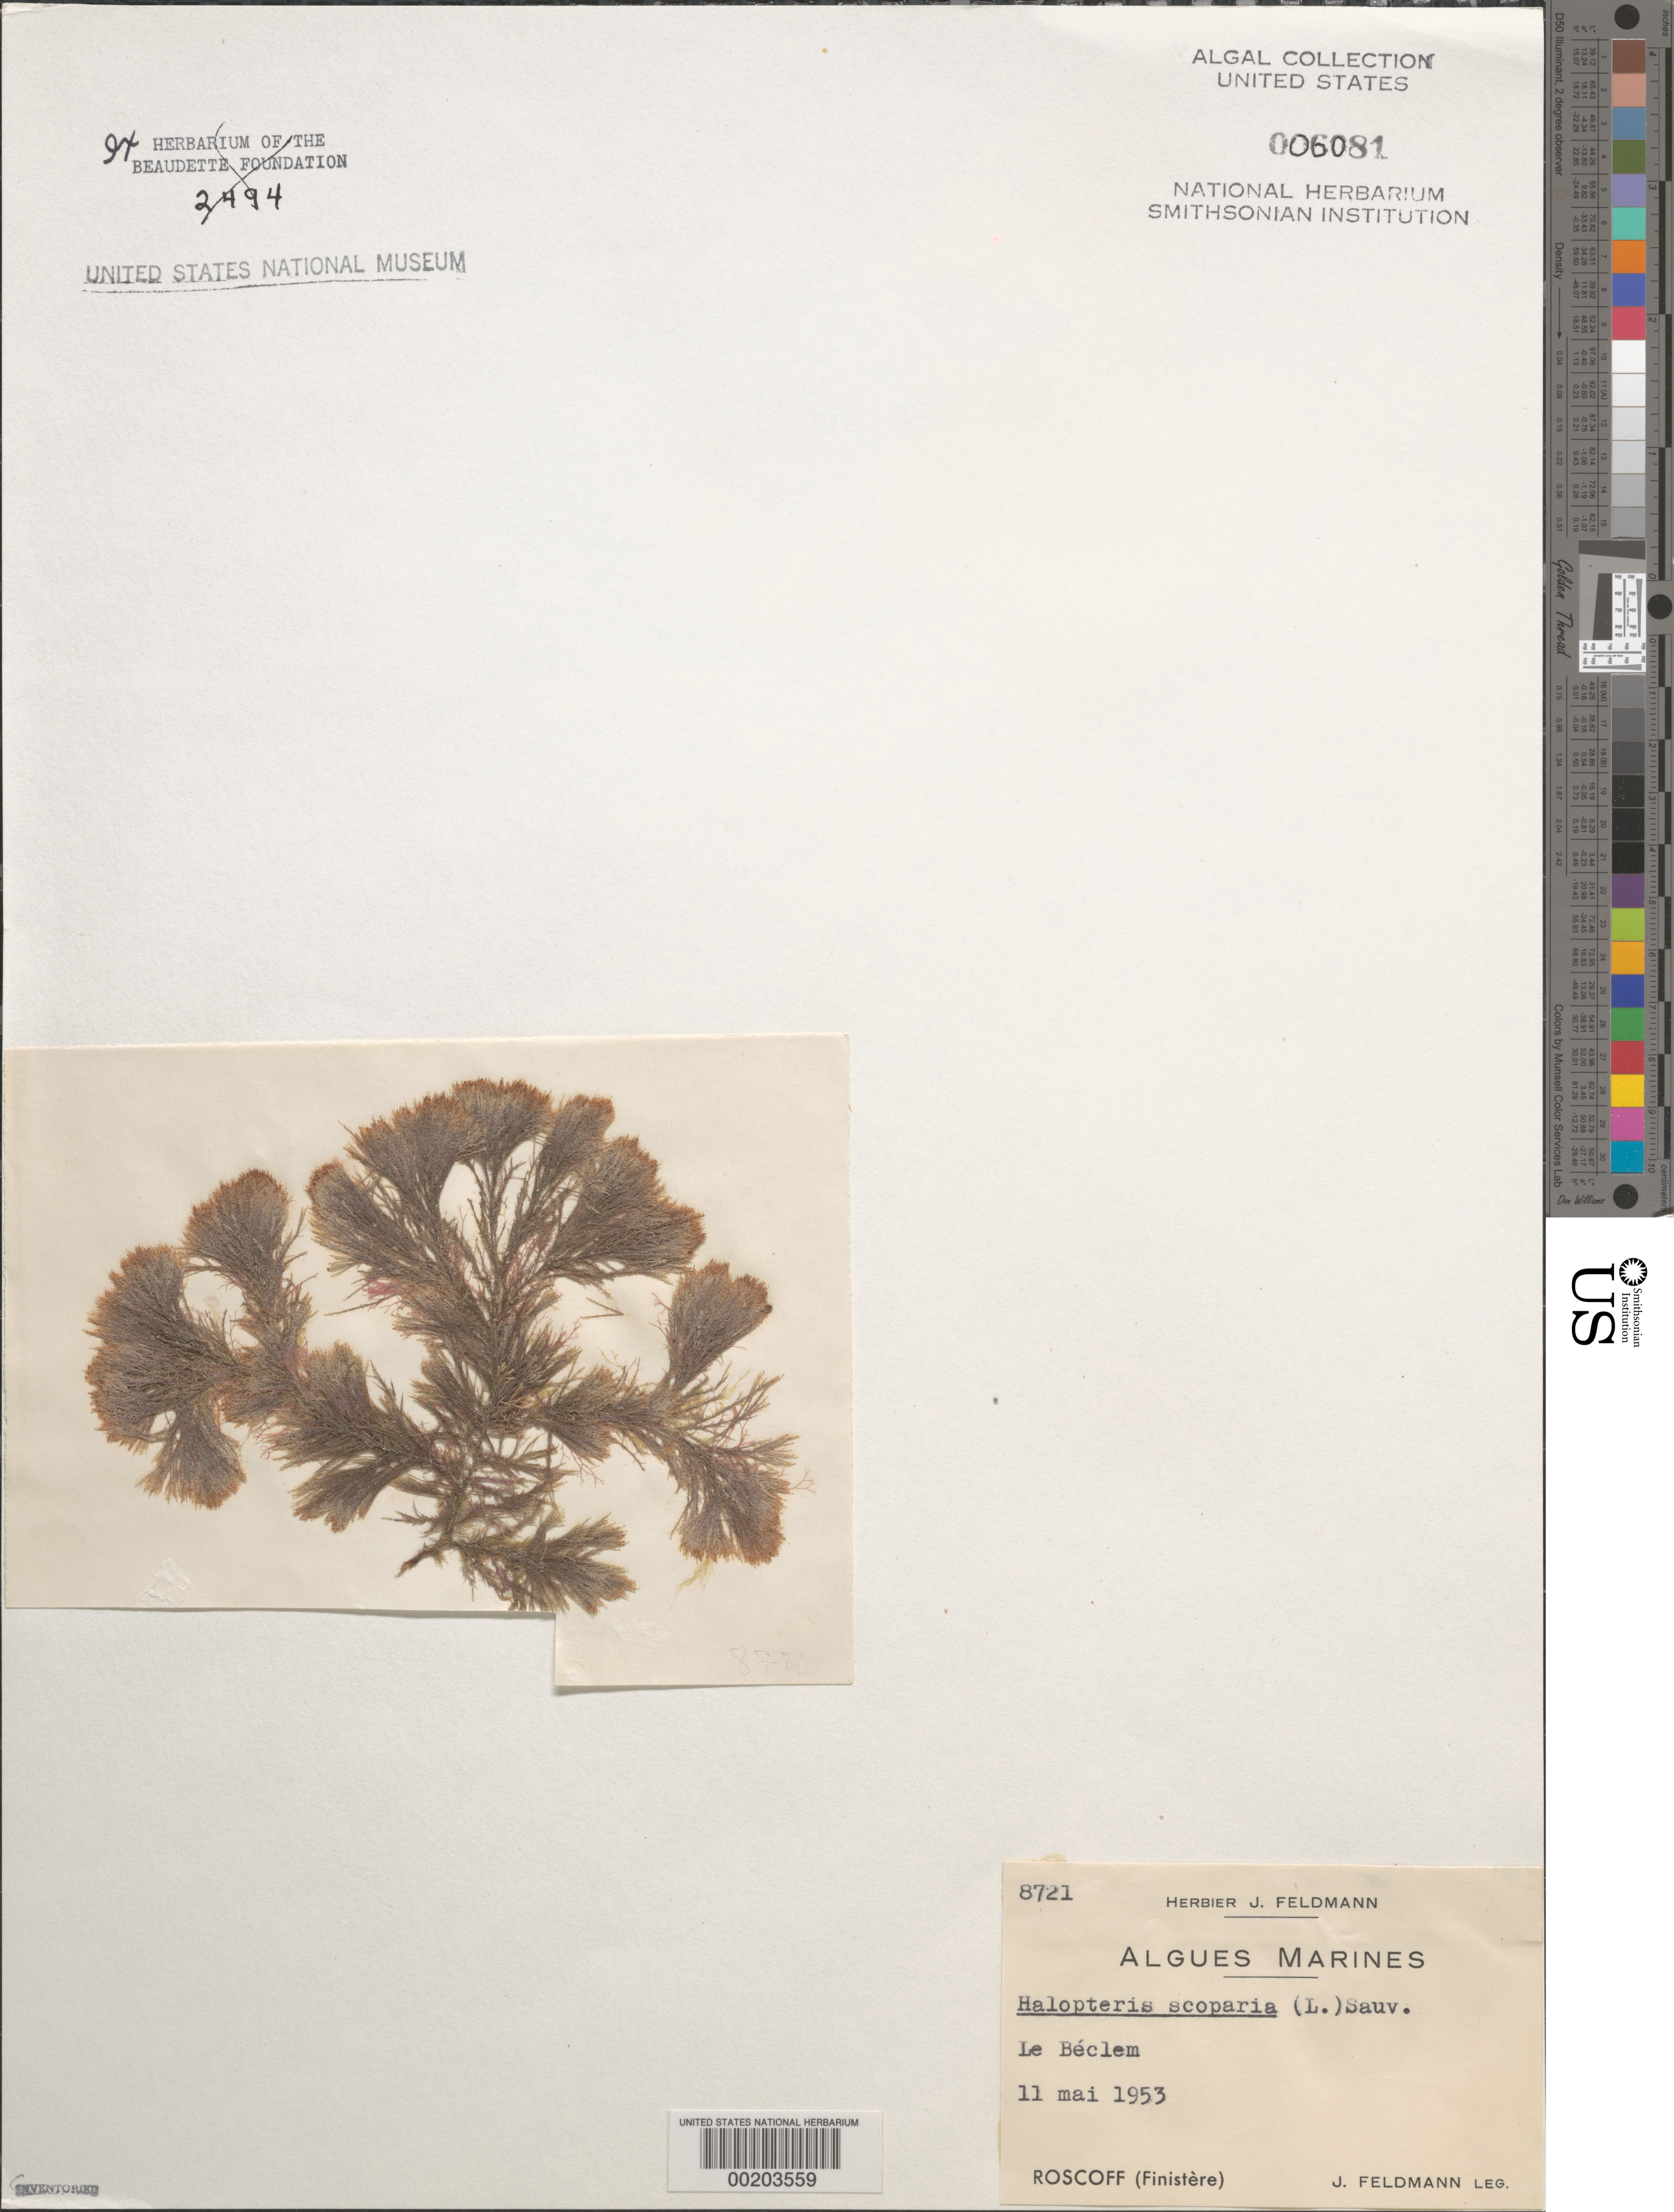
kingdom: Chromista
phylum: Ochrophyta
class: Phaeophyceae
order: Sphacelariales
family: Stypocaulaceae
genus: Halopteris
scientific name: Halopteris scoparia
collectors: J. Feldmann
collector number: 8721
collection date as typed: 11 May 1953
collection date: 1953-05-11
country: France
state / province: Bretagne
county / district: Finistère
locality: Roscoff, le beclem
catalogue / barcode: US 6081